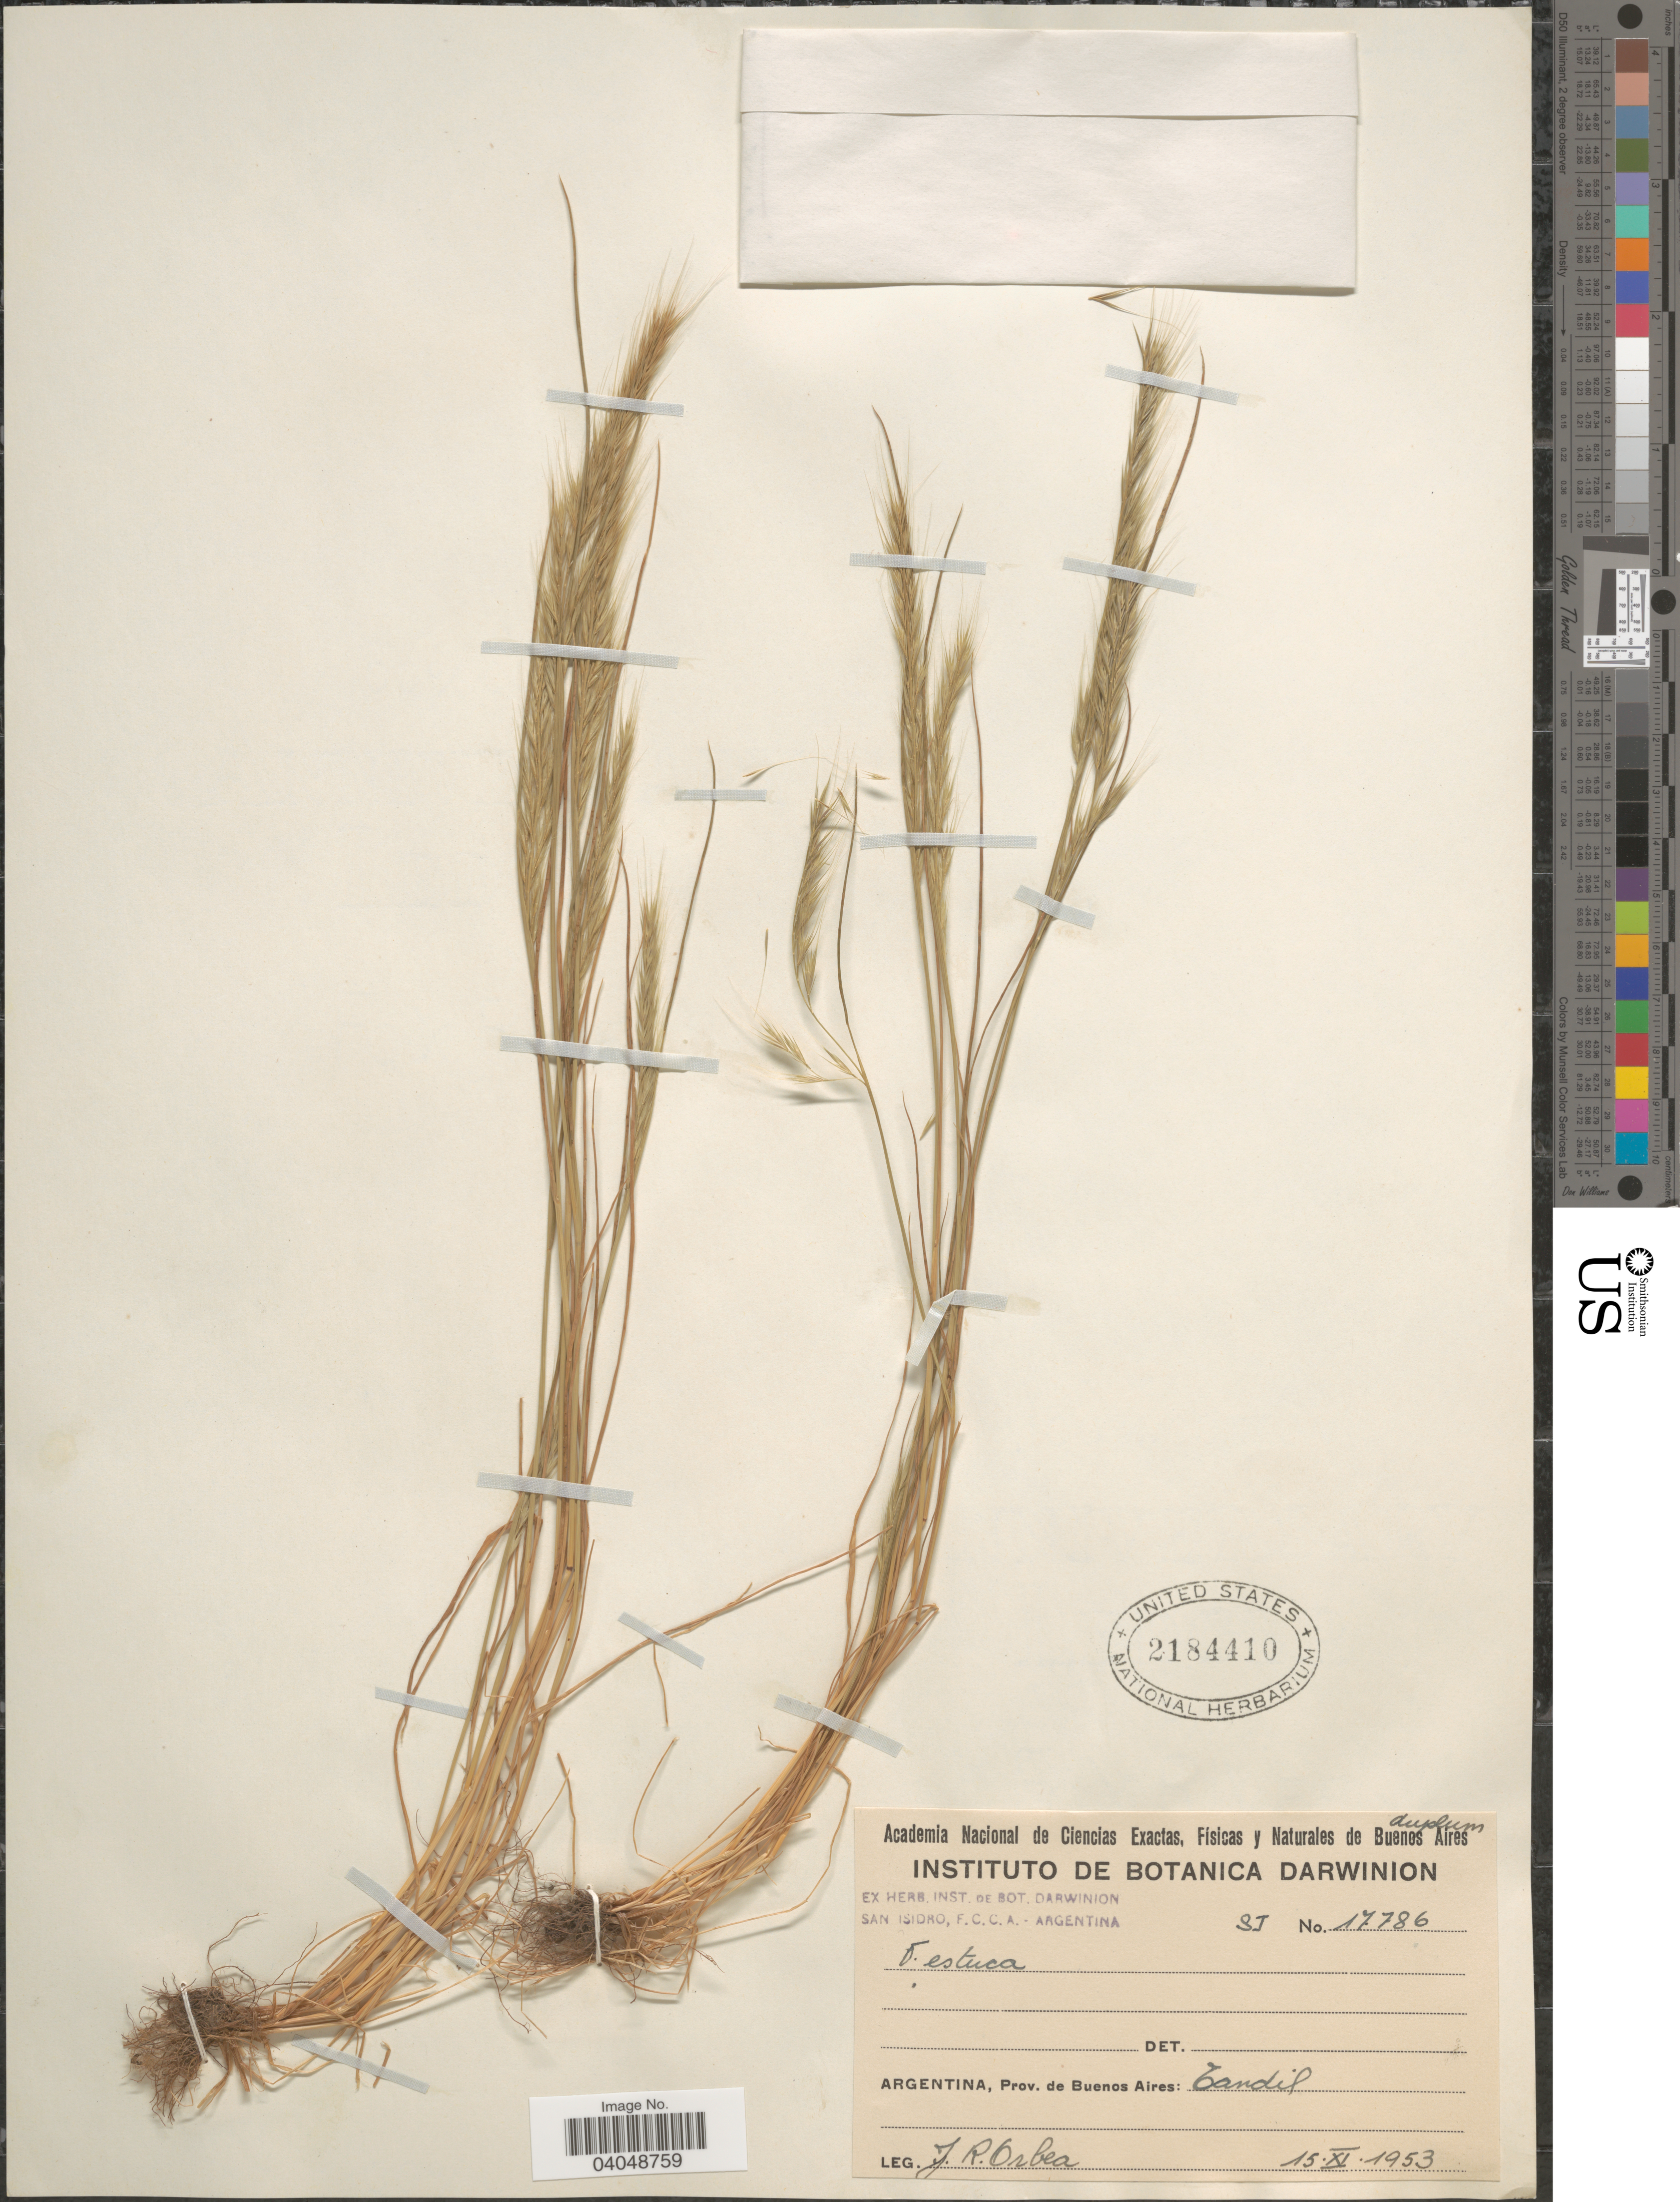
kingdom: Plantae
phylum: Tracheophyta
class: Liliopsida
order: Poales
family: Poaceae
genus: Festuca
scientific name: Festuca sp.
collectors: J. Orbea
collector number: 17786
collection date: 1953-11-15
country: Argentina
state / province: Buenos Aires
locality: Tandil.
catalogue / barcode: US 2184410